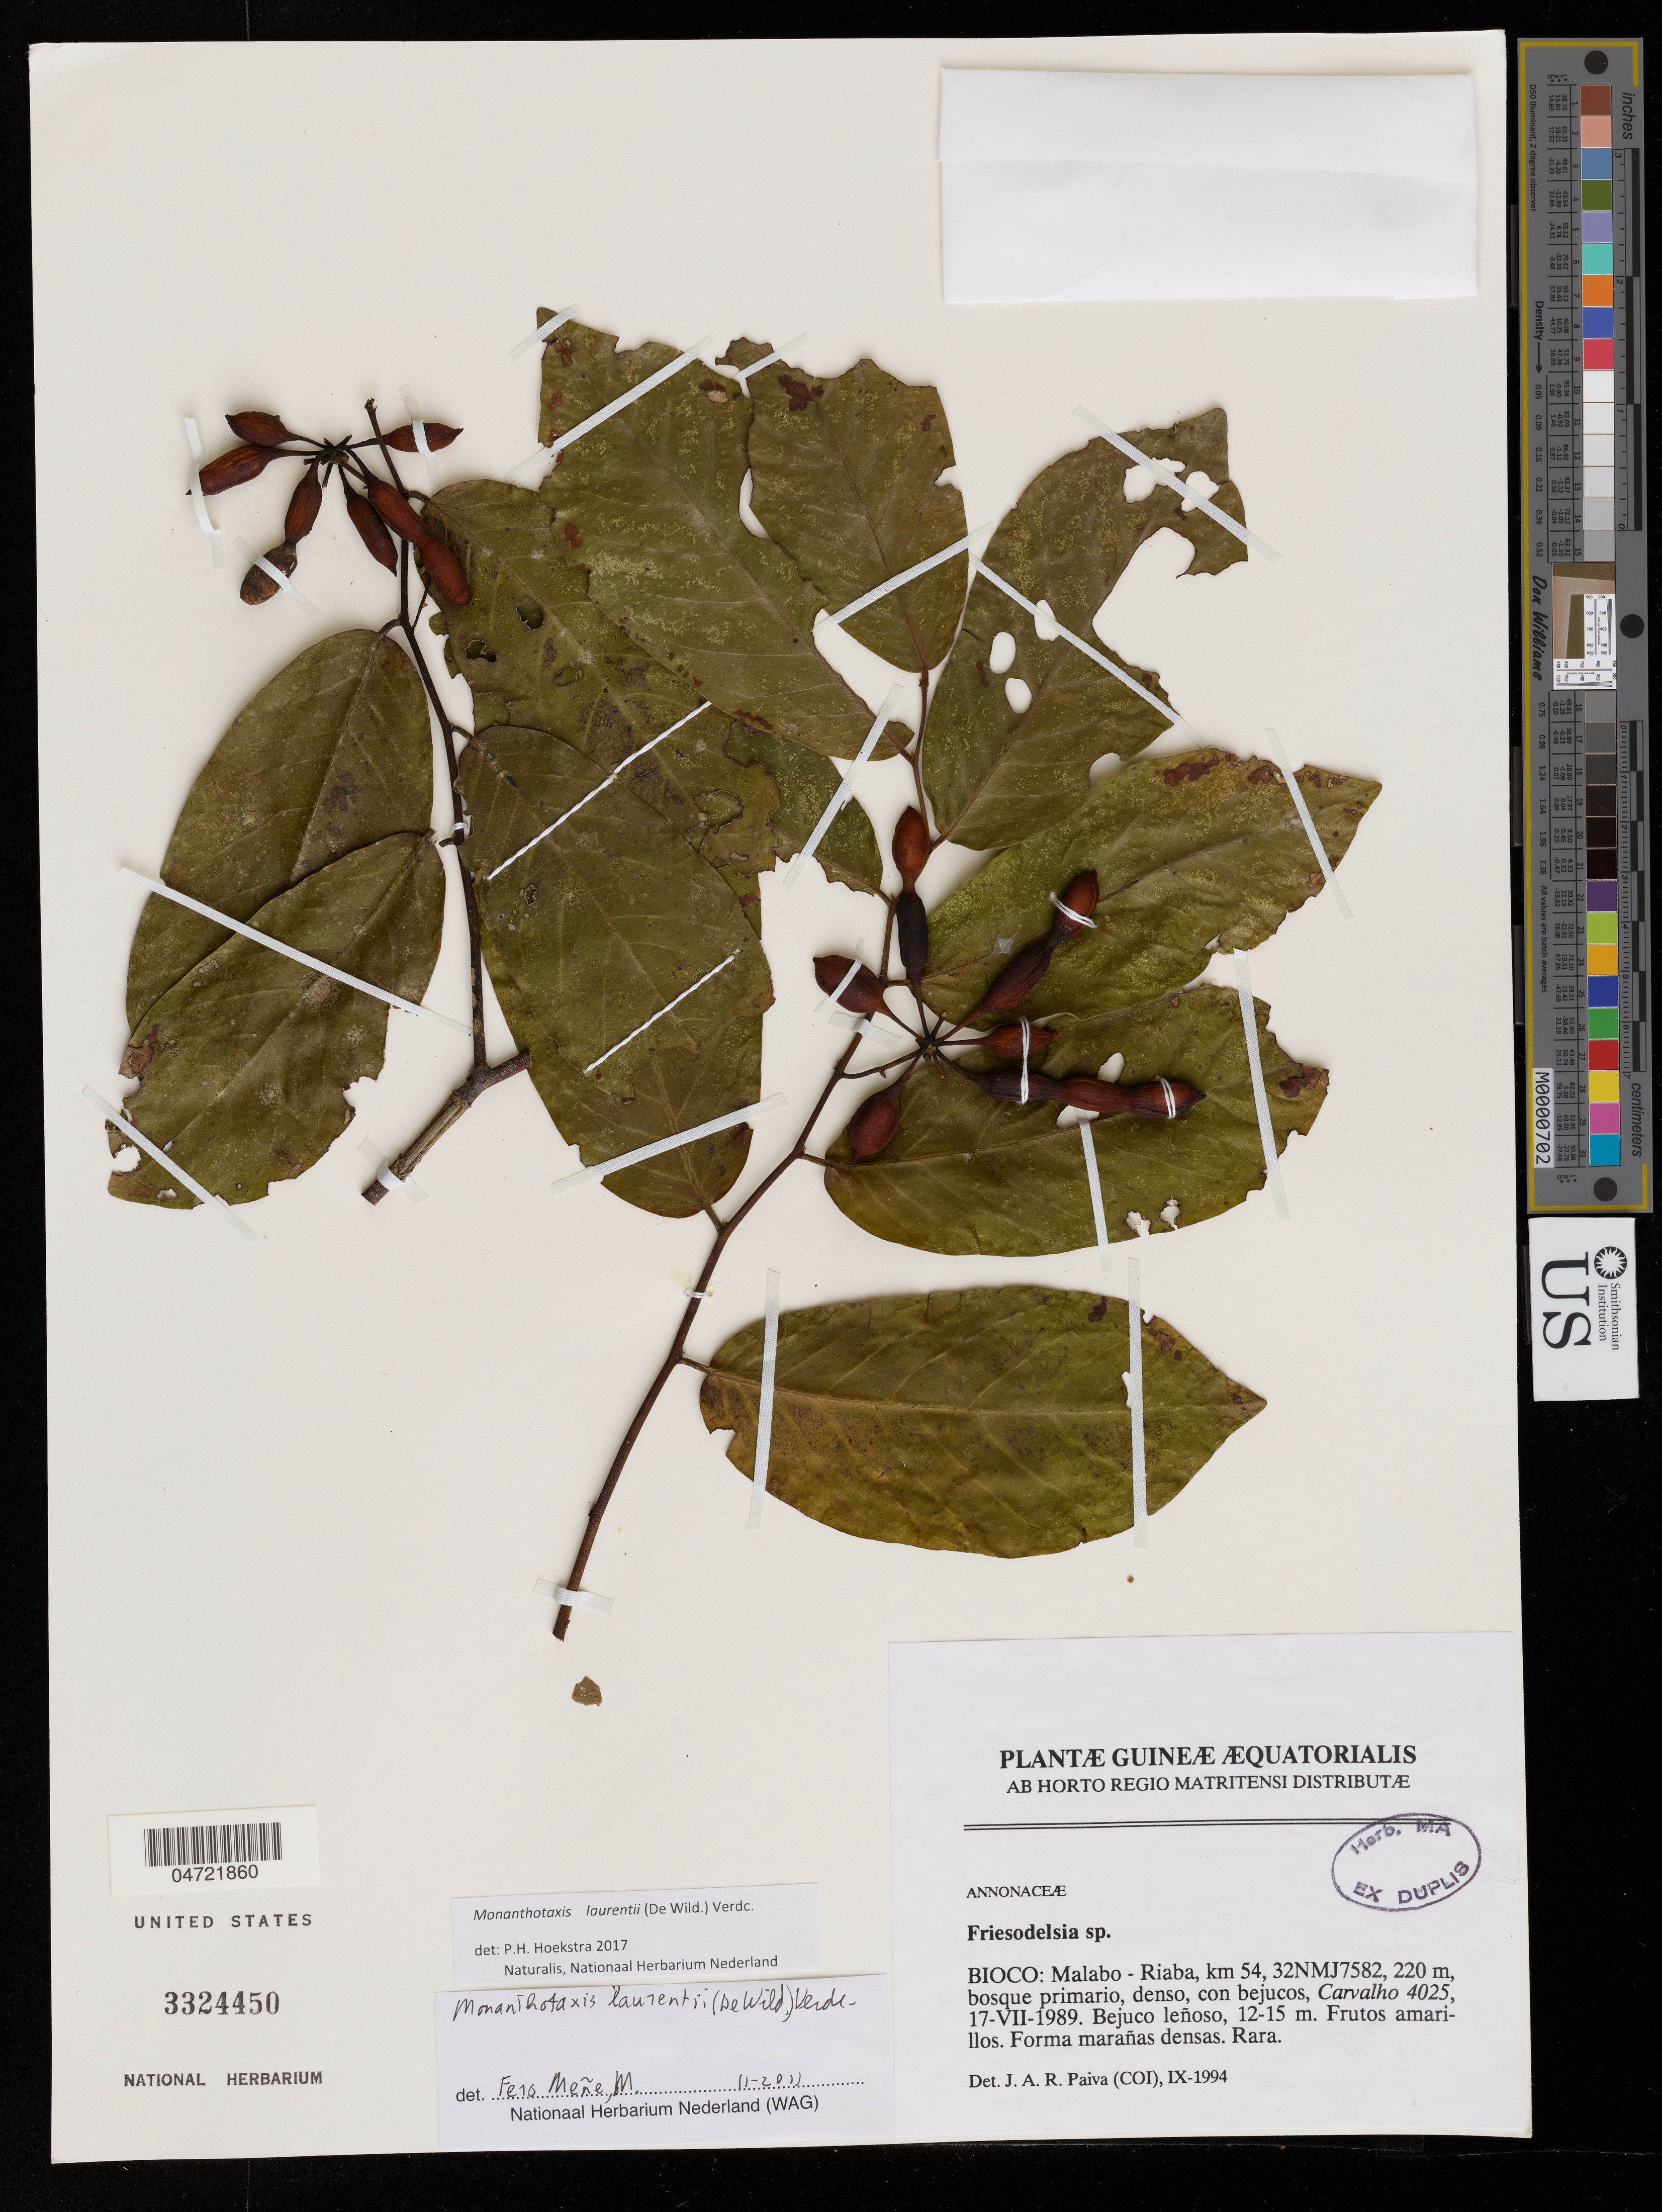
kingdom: Plantae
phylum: Tracheophyta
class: Magnoliopsida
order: Magnoliales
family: Annonaceae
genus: Monanthotaxis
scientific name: Monanthotaxis laurentii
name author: (De Wild.) Verdc.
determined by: Hoekstra, P. H.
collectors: Carvalho, --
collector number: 4025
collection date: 1989-07-17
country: Equatorial Guinea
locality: Guineæ Æquatorialis. Bioco: Malabo-Riaba, km 54, 32NMJ7582.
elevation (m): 220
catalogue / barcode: US 3324450